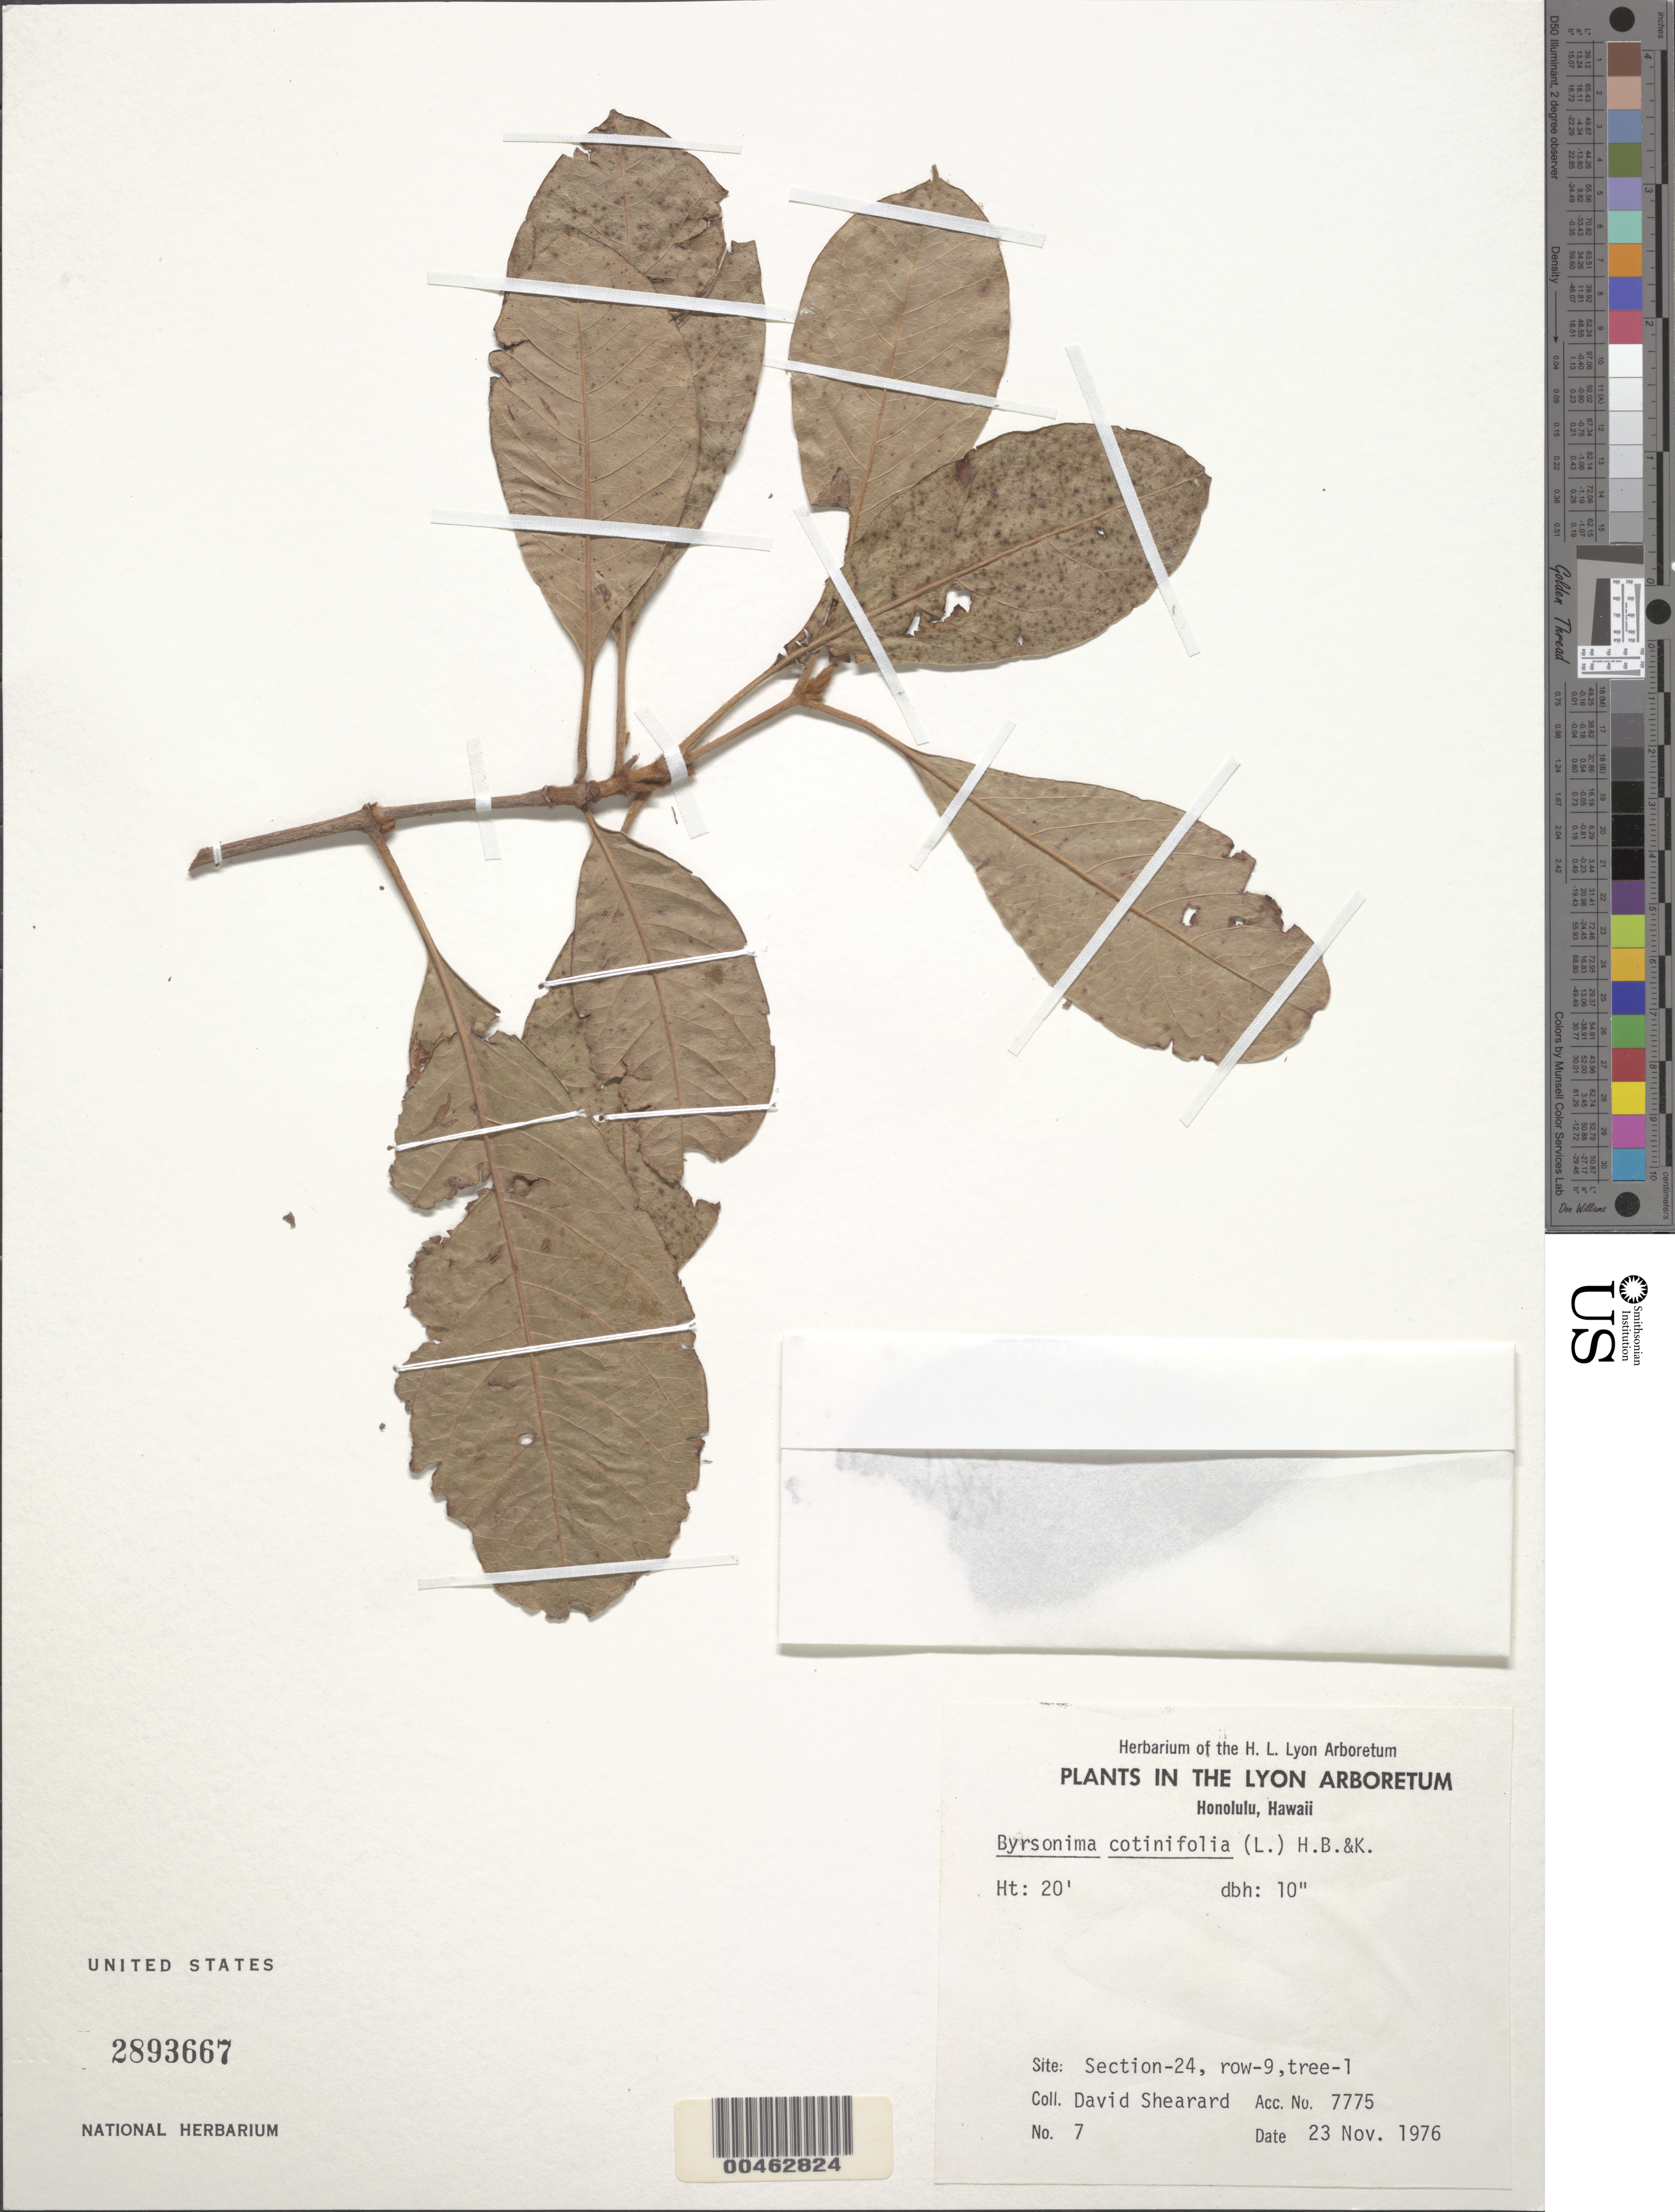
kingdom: Plantae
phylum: Tracheophyta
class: Magnoliopsida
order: Malpighiales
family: Malpighiaceae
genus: Byrsonima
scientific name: Byrsonima cotinifolia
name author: Kunth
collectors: D. Shearard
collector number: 7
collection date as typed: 23 Nov 1976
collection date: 1976-11-23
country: United States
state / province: Hawaii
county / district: Honolulu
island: Oahu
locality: Honolulu, Herbarium of the H.L. Lyon Arboretum, Section-24, row-9, tree-1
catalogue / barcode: US 2893667